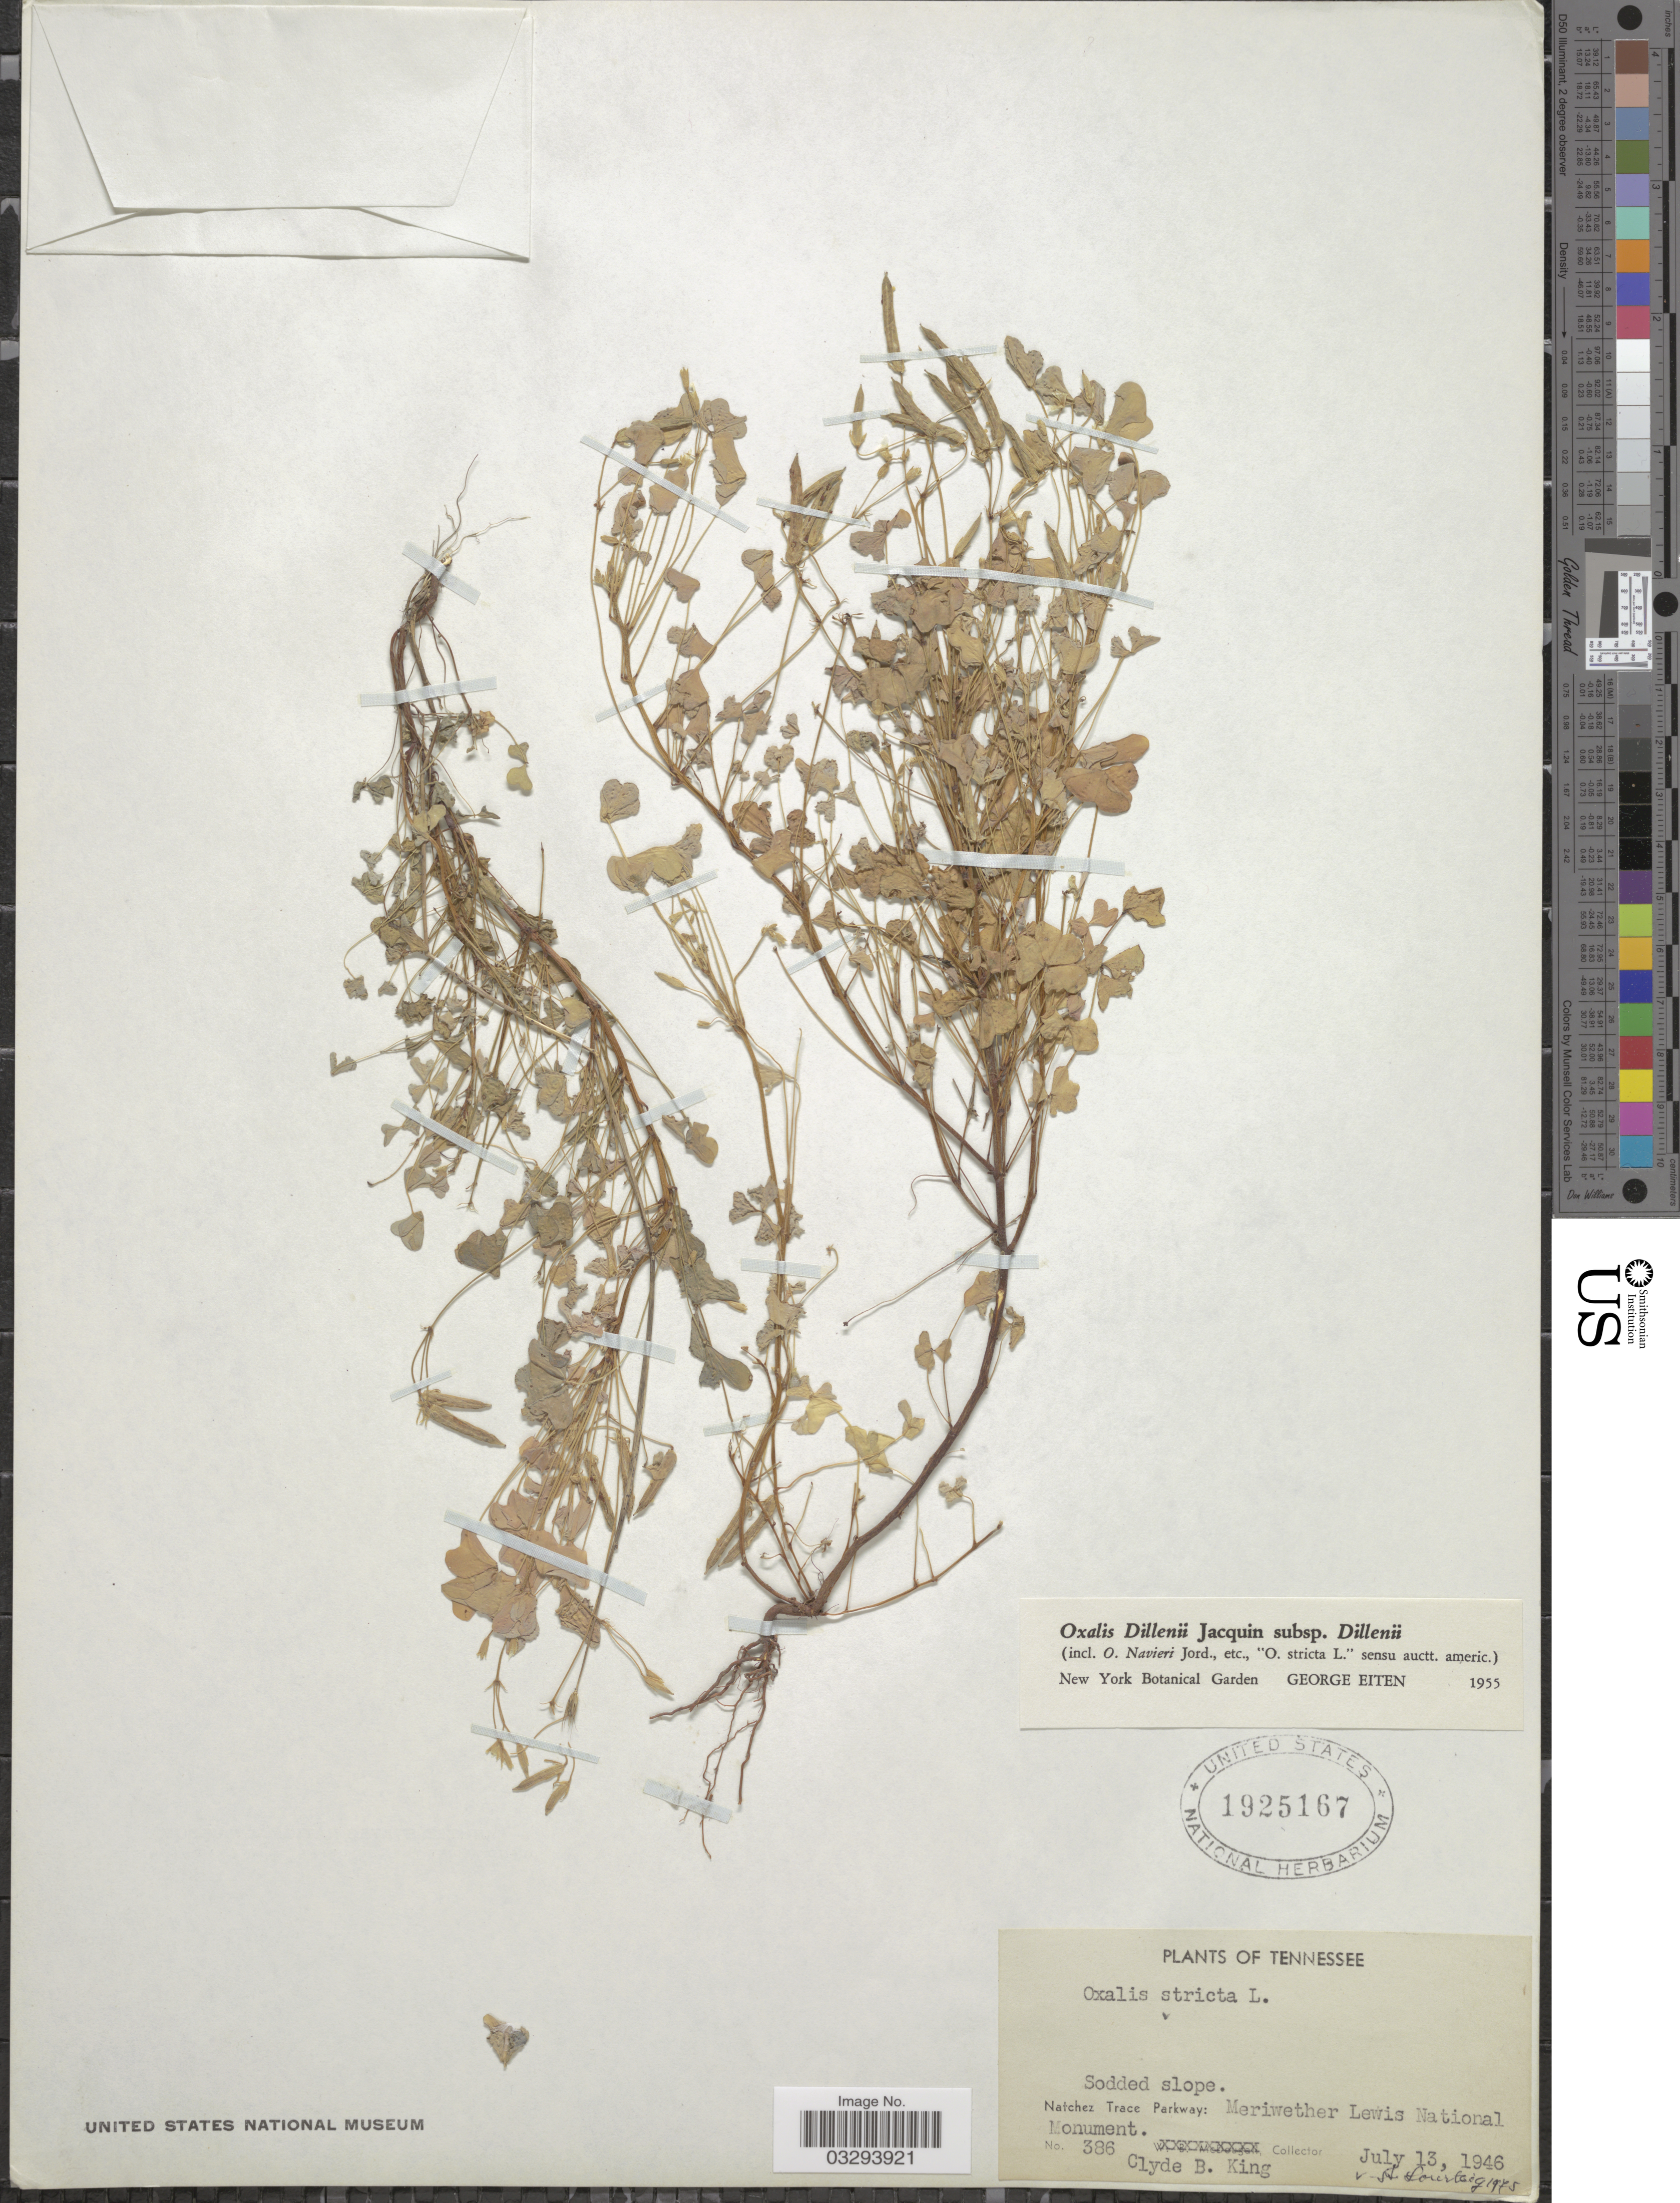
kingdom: Plantae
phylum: Tracheophyta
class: Magnoliopsida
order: Oxalidales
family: Oxalidaceae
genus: Oxalis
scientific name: Oxalis stricta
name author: L.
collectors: C. King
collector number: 386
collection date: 1946-07-13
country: United States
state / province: Tennessee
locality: Natchez Trace Parkway: Meriwether Lewis National Monument.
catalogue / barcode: US 1925167